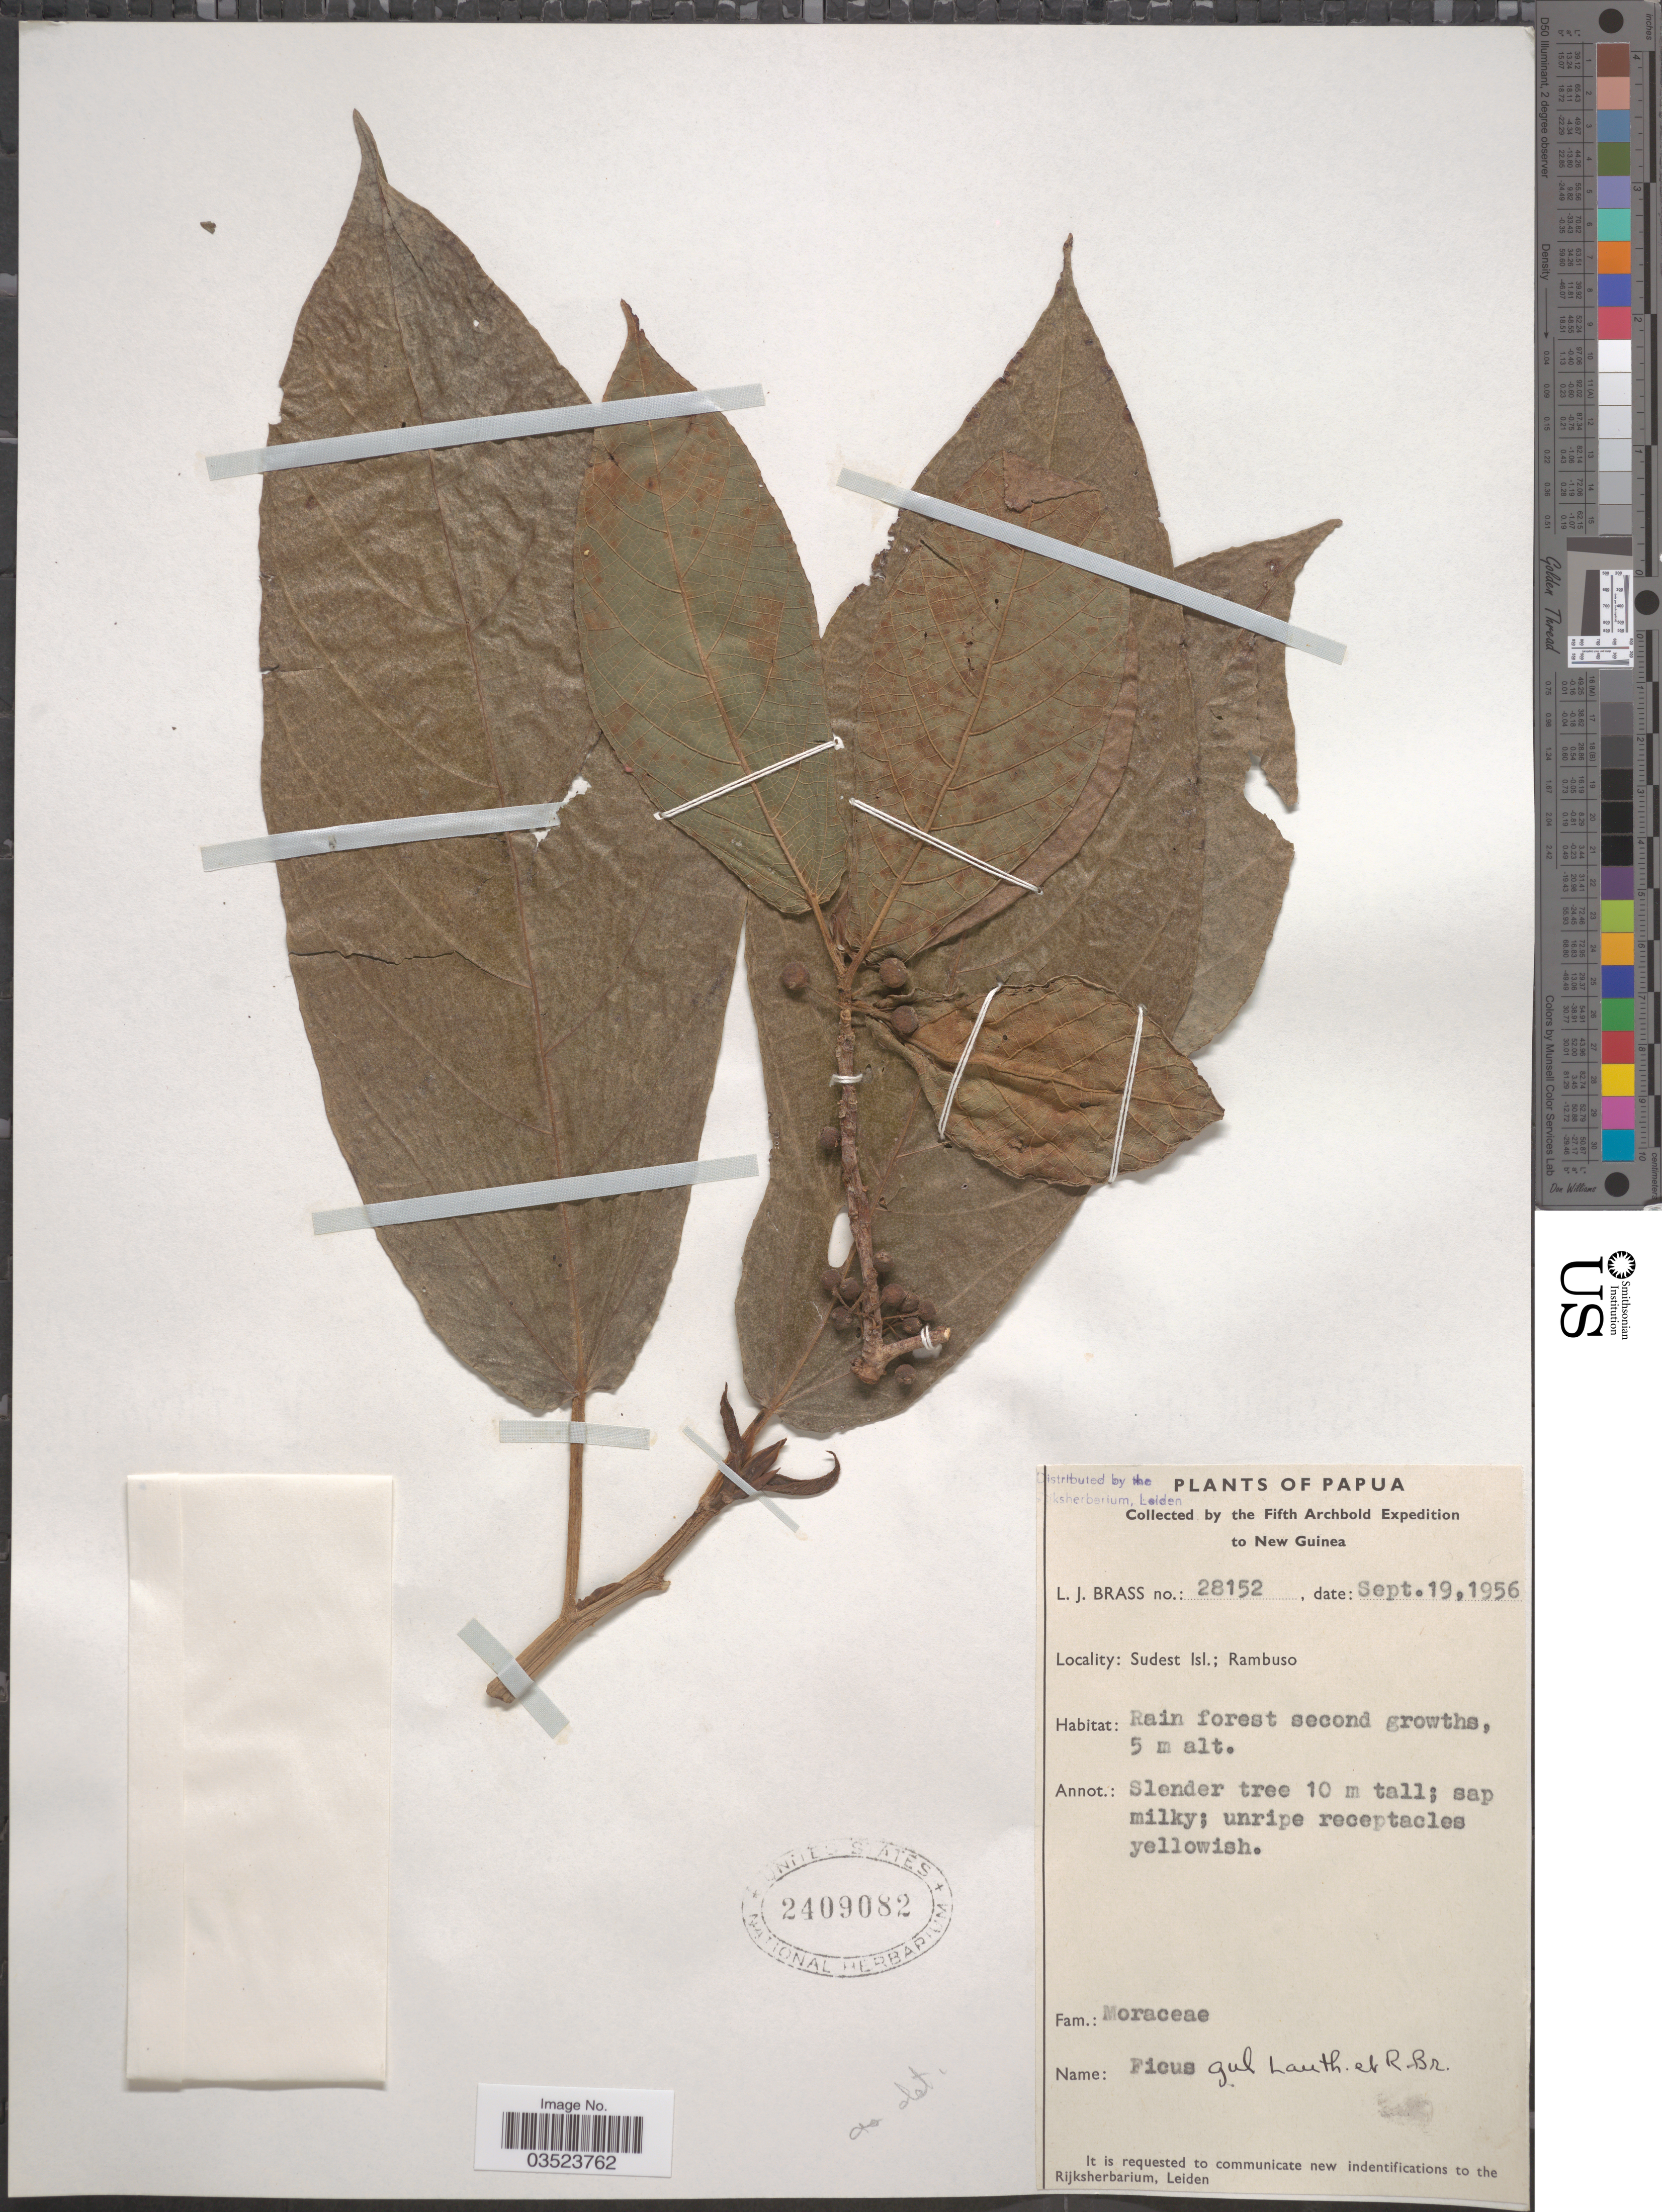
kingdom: Plantae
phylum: Tracheophyta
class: Magnoliopsida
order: Rosales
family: Moraceae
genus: Ficus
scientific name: Ficus gul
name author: Lauterb. & K. Schum.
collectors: L. J. Brass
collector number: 28152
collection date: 1956-09-19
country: Papua New Guinea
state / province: Milne Bay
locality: New Guinea. Sudest Isl.; Rambuso.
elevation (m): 5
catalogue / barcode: US 2409082